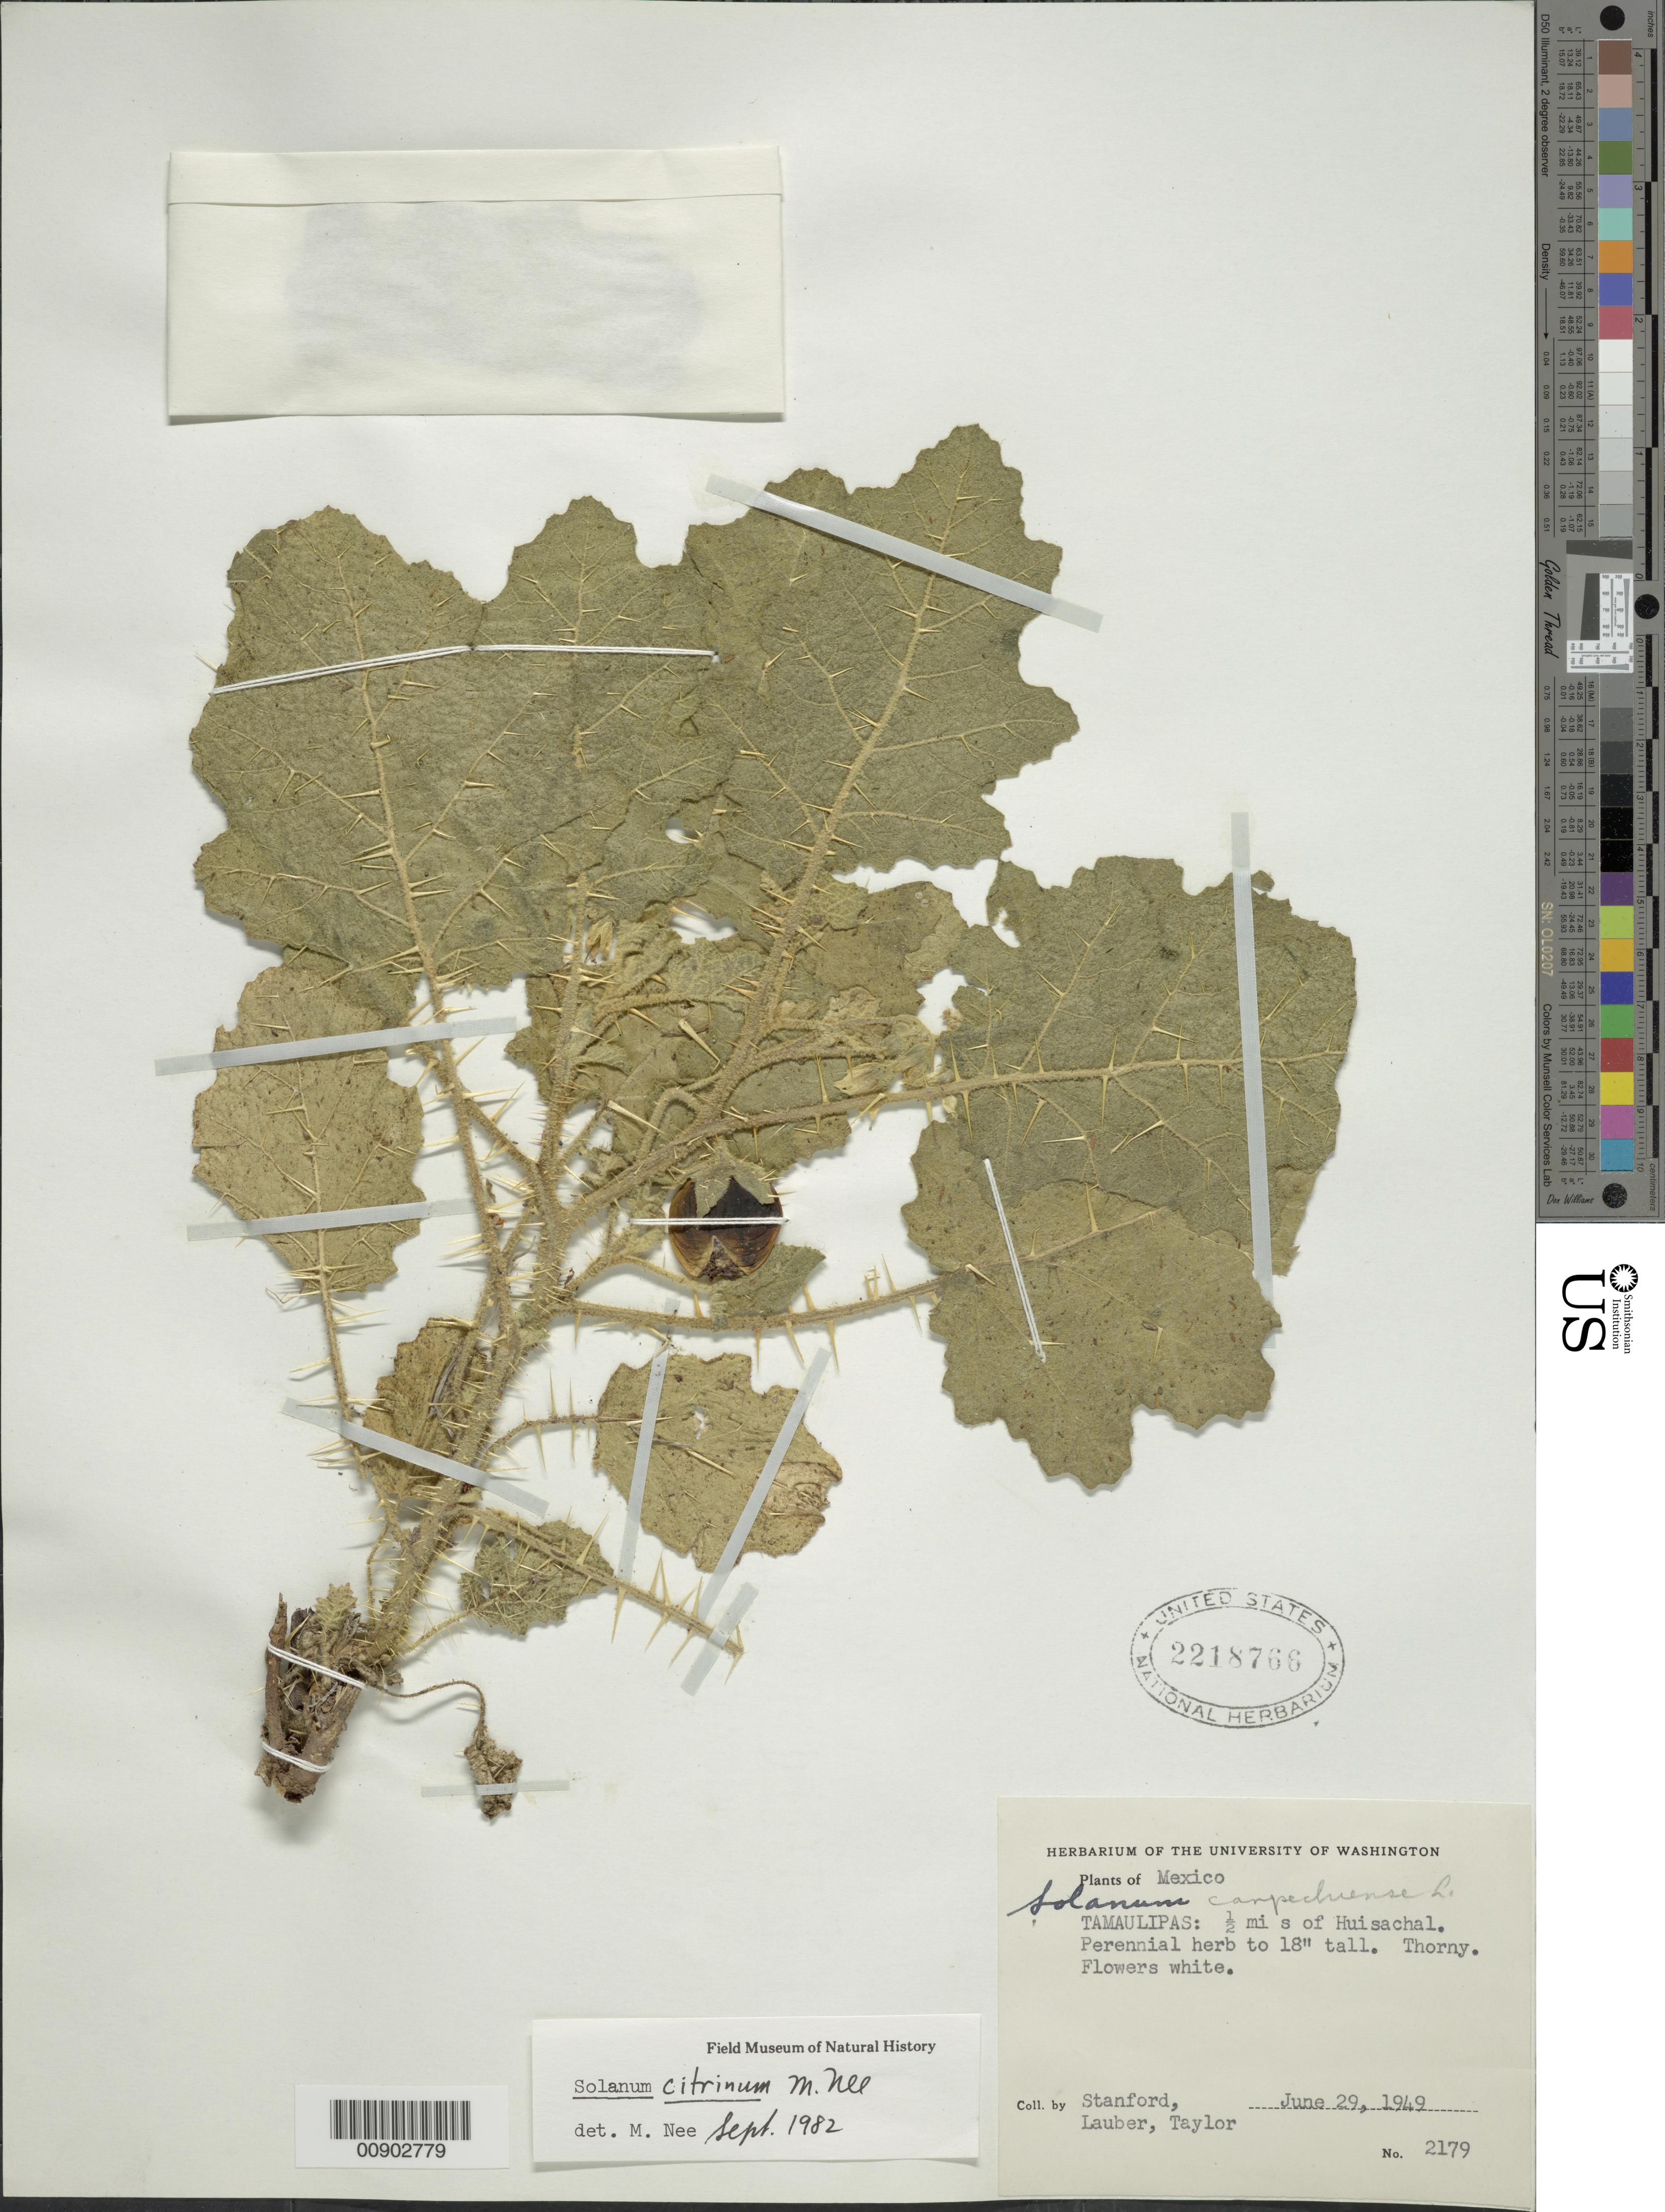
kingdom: Plantae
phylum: Tracheophyta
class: Magnoliopsida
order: Solanales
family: Solanaceae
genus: Solanum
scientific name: Solanum citrinum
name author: M. Nee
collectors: -. Stanford, Lauber, -- & -- Taylor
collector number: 2179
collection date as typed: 29 Jun 1949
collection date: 1949-06-29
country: Mexico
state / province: Tamaulipas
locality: Tamaulipas, ½ mi S of Huisachal.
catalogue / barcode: US 2218766